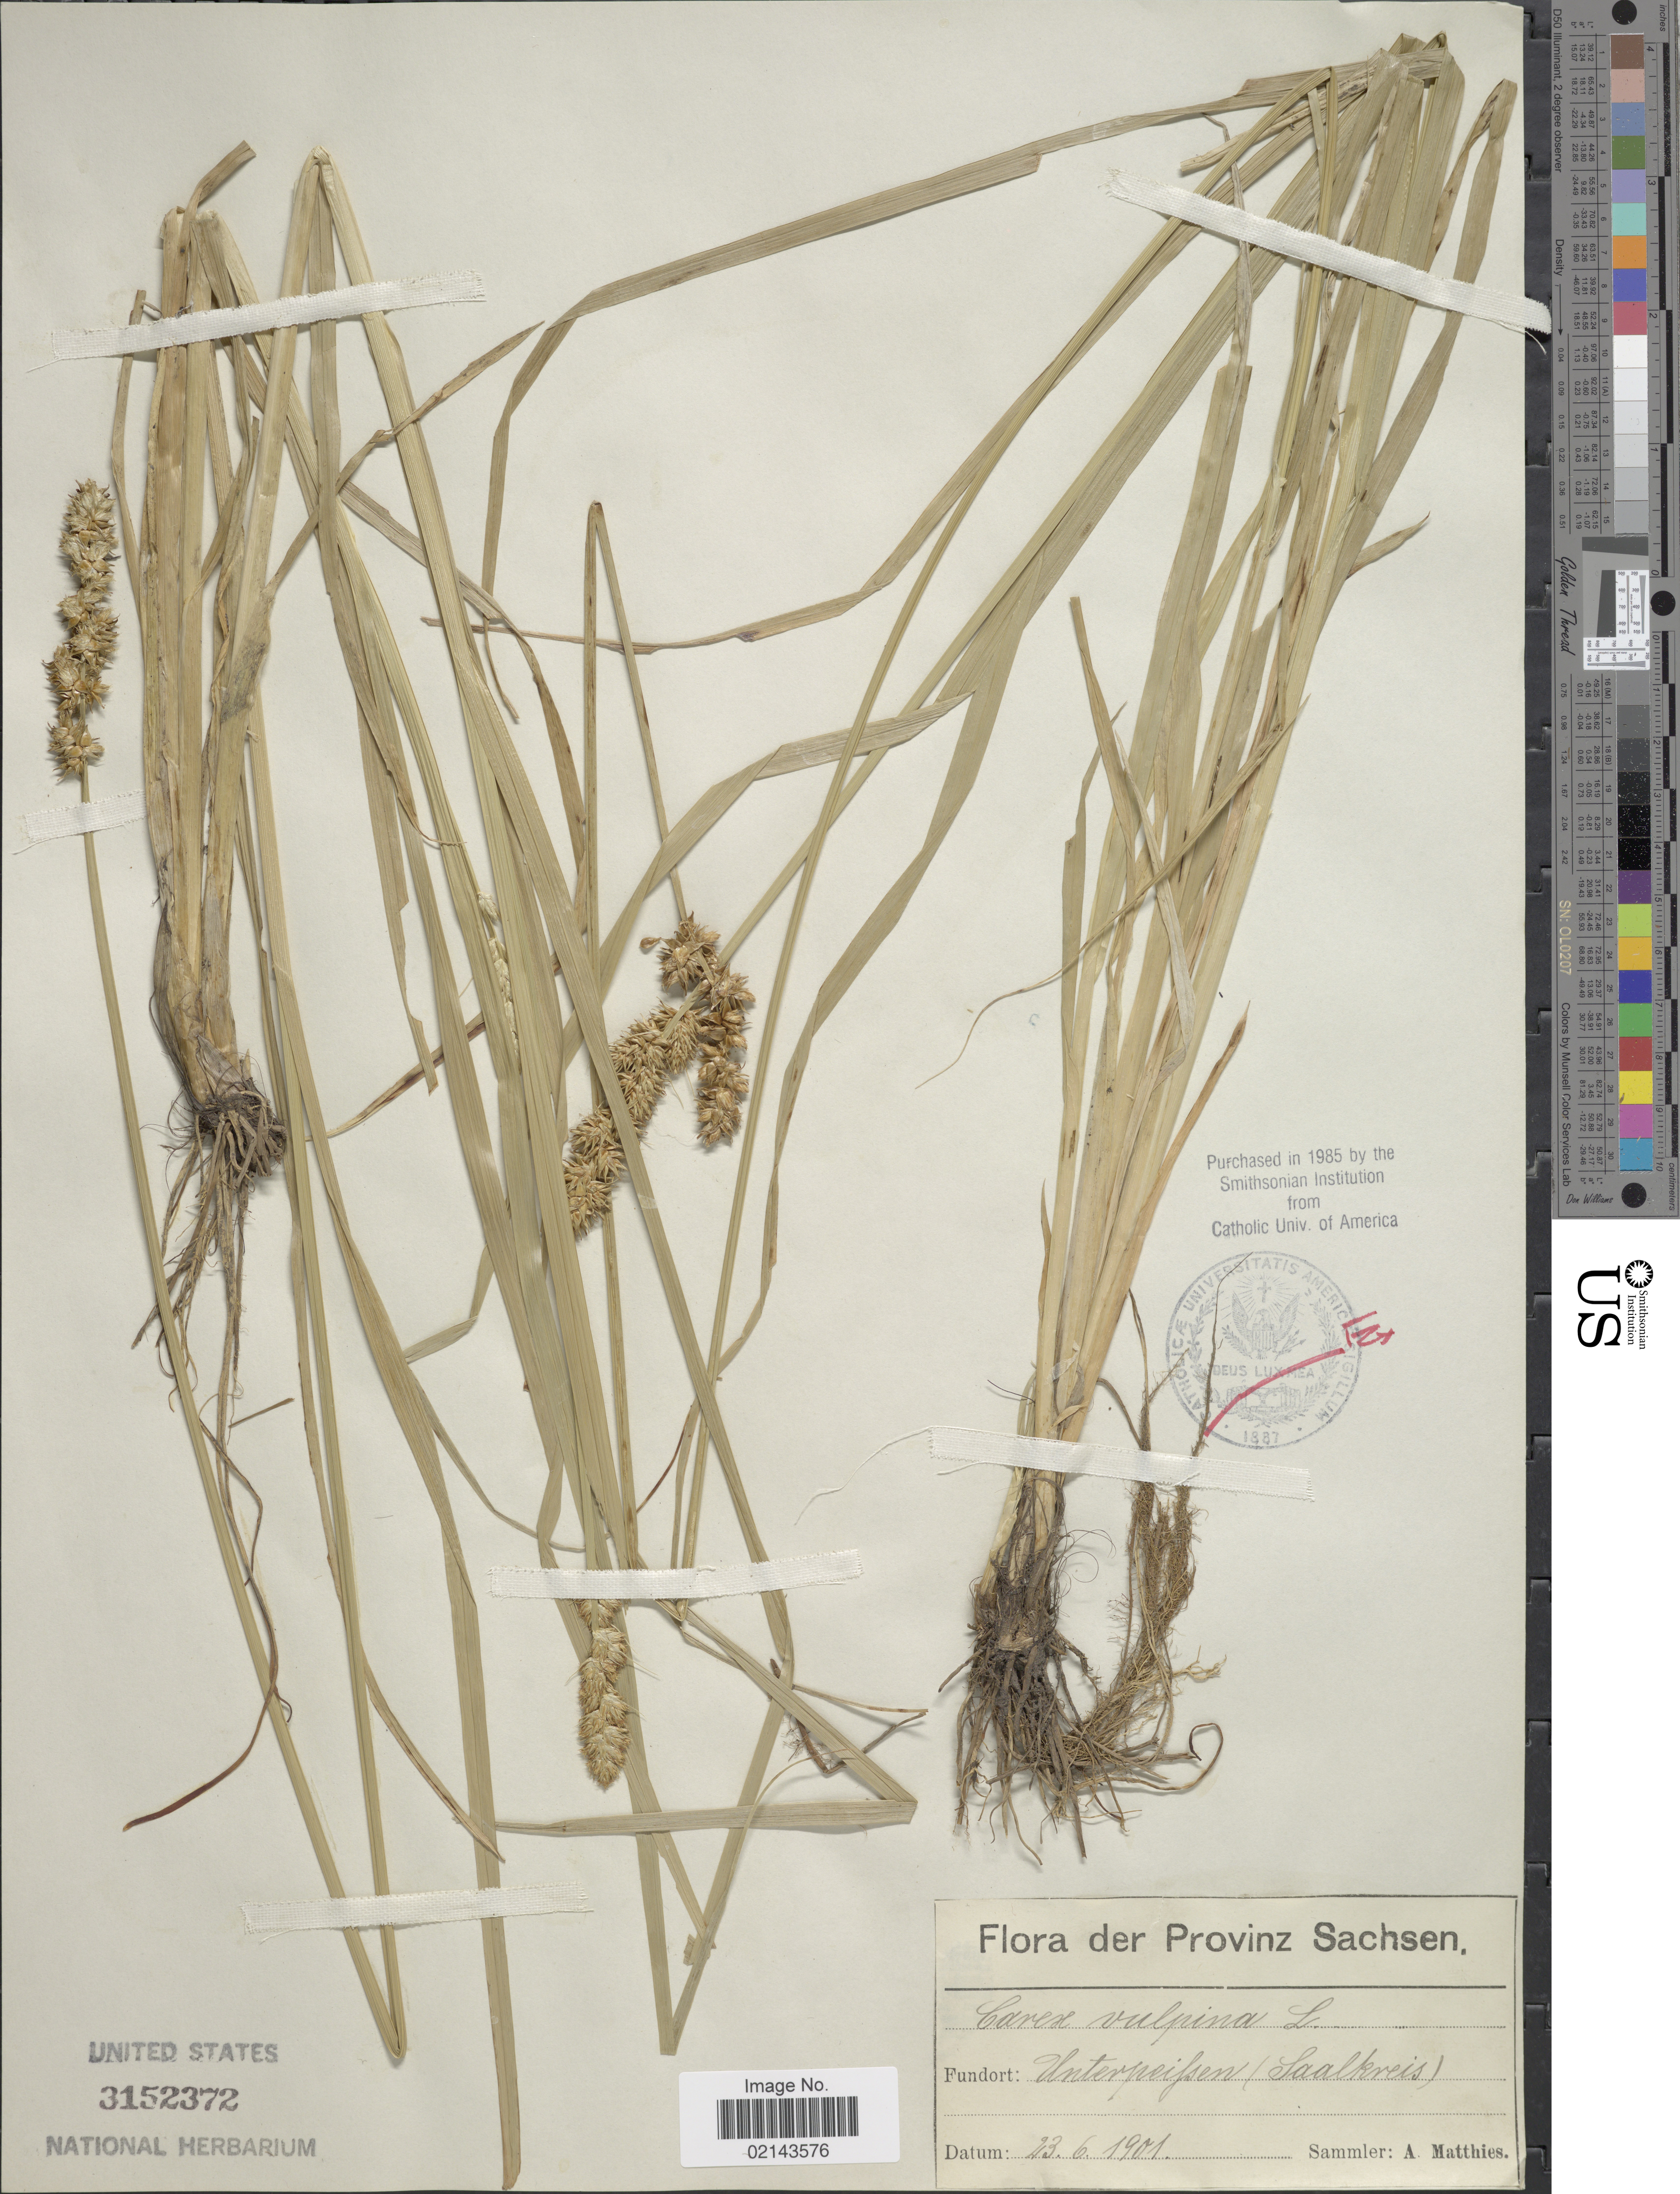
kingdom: Plantae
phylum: Tracheophyta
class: Liliopsida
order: Poales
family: Cyperaceae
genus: Carex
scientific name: Carex vulpina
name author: L.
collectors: A. Matthies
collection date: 1901-06-23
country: Germany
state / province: Sachsen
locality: Unterprissen (Saalkreis)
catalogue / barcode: US 3152372